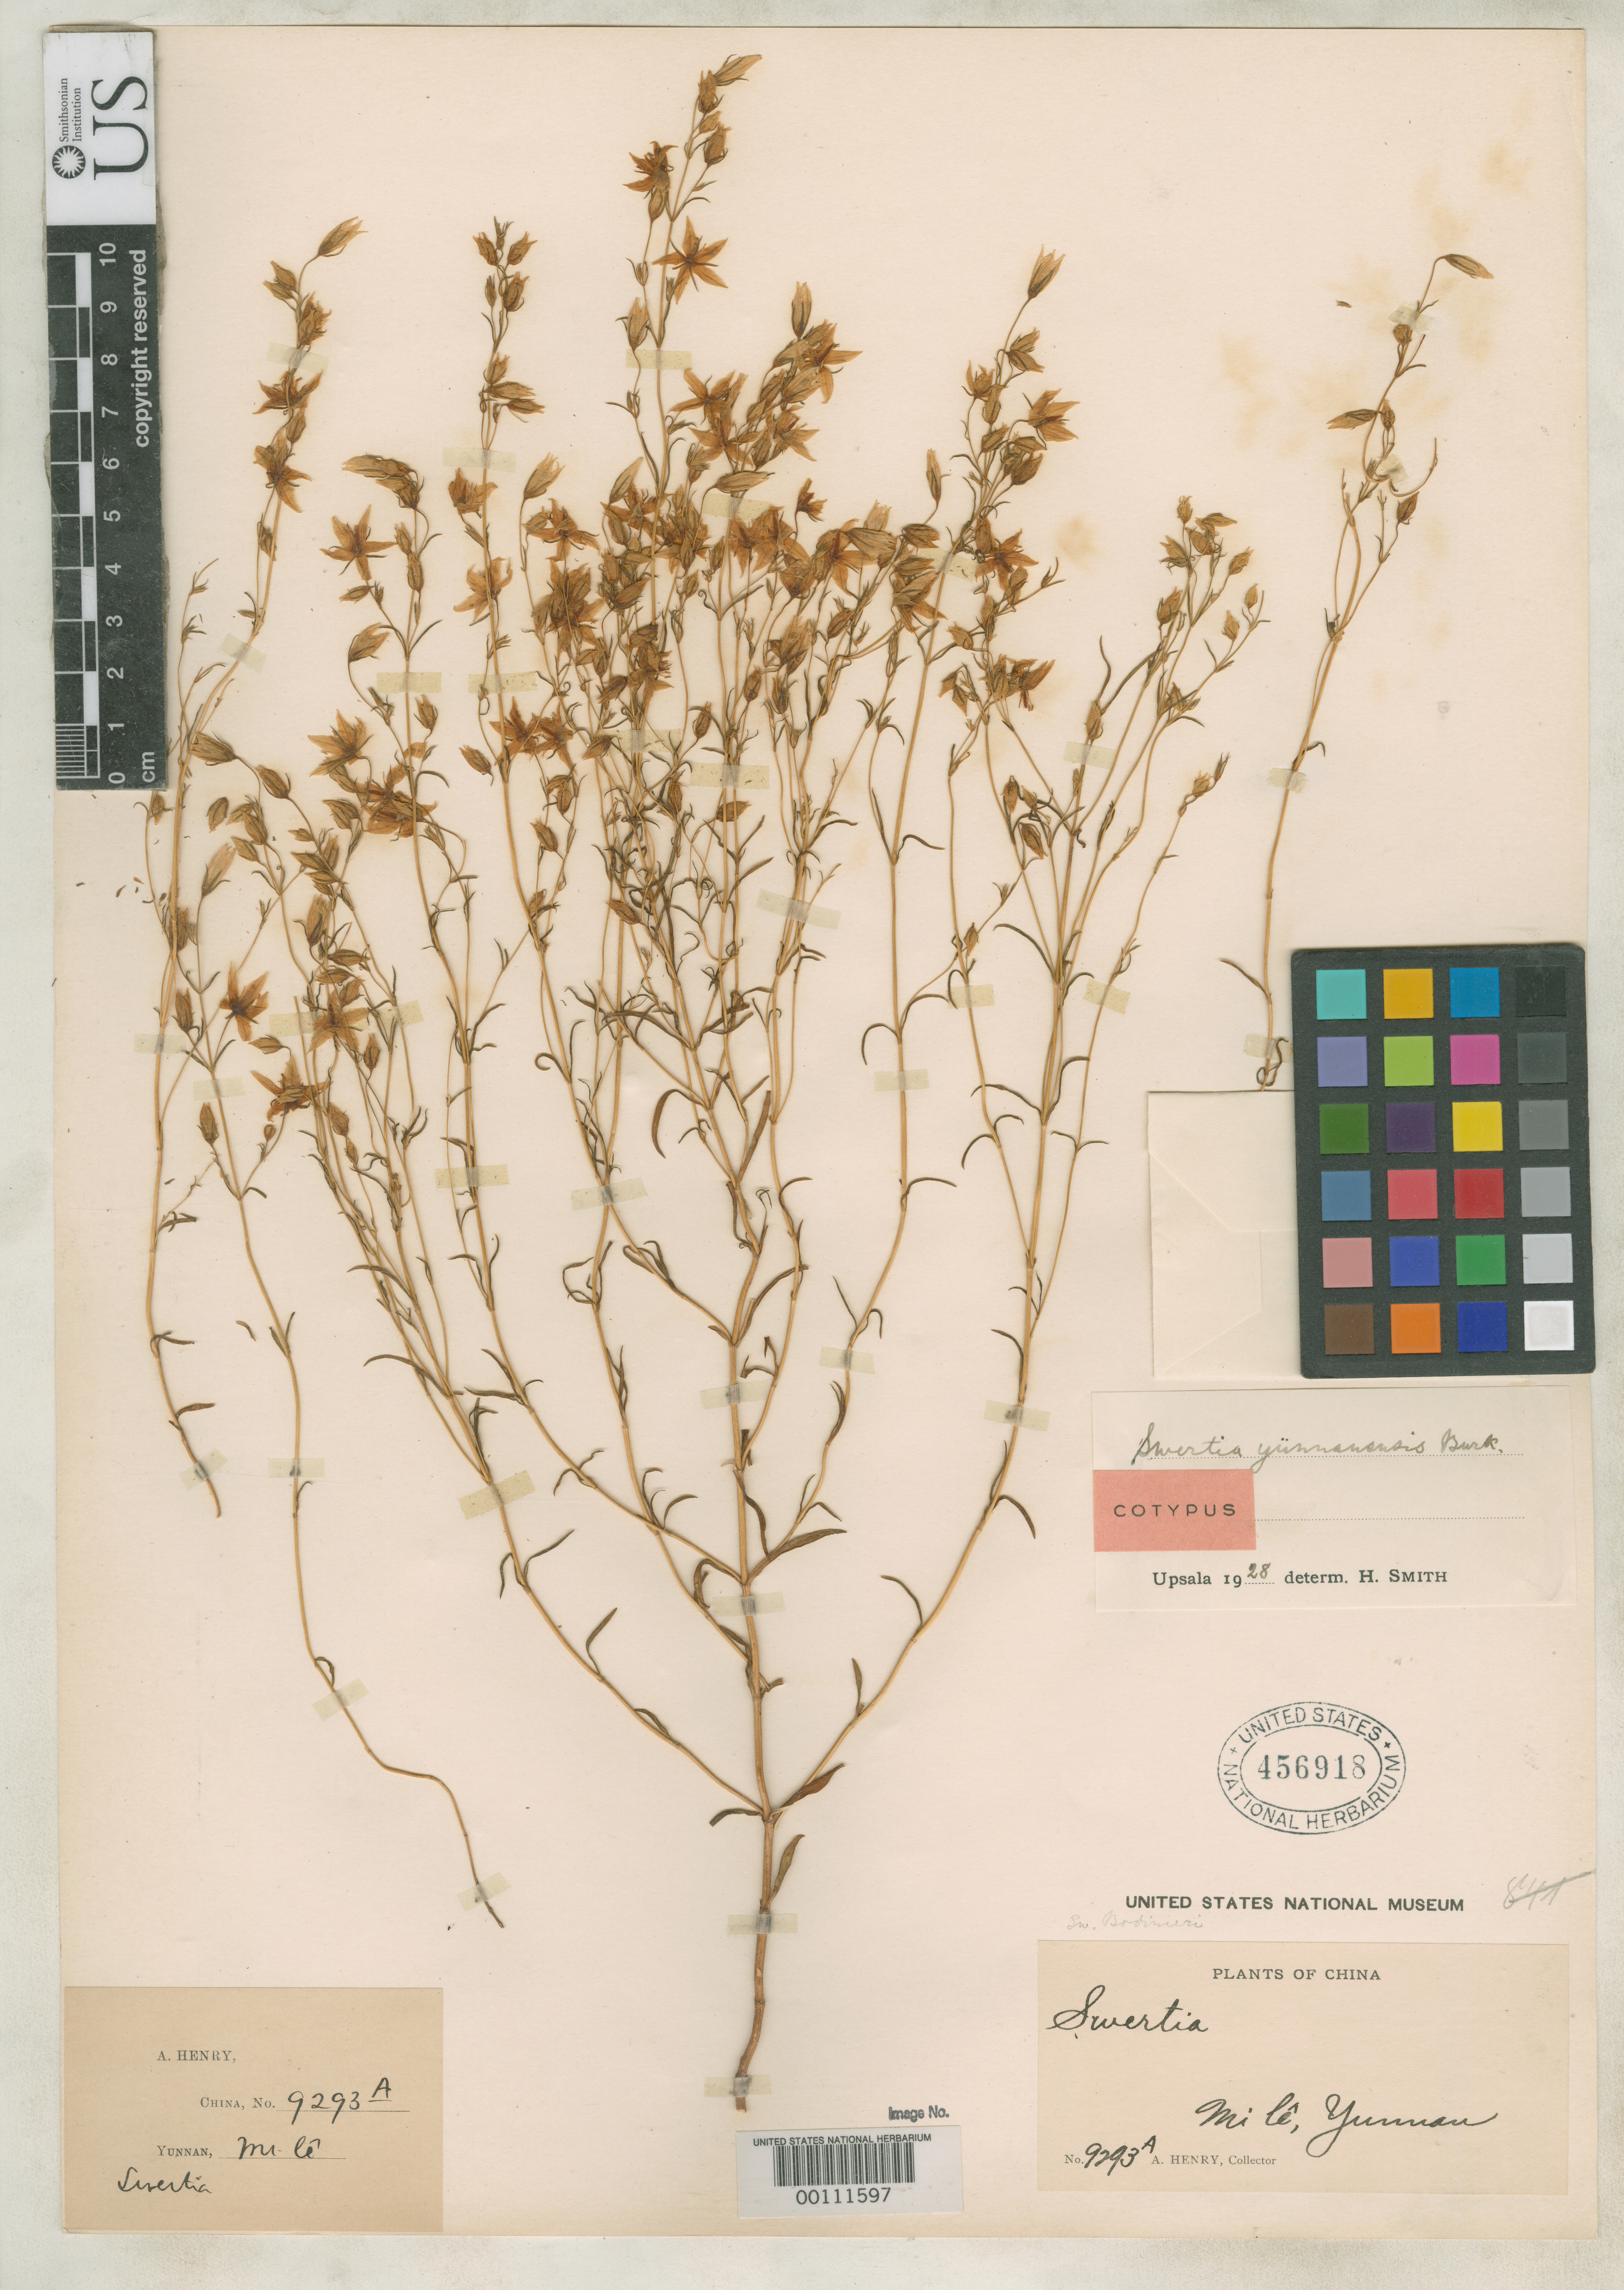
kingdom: Plantae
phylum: Tracheophyta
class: Magnoliopsida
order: Gentianales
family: Gentianaceae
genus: Swertia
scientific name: Swertia yunnanensis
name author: Burkill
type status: Syntype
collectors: A. Henry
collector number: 9293 A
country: China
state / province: Yunnan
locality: Mi-le, Mengtze; alt. 6000 ft.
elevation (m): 1829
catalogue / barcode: US 456918